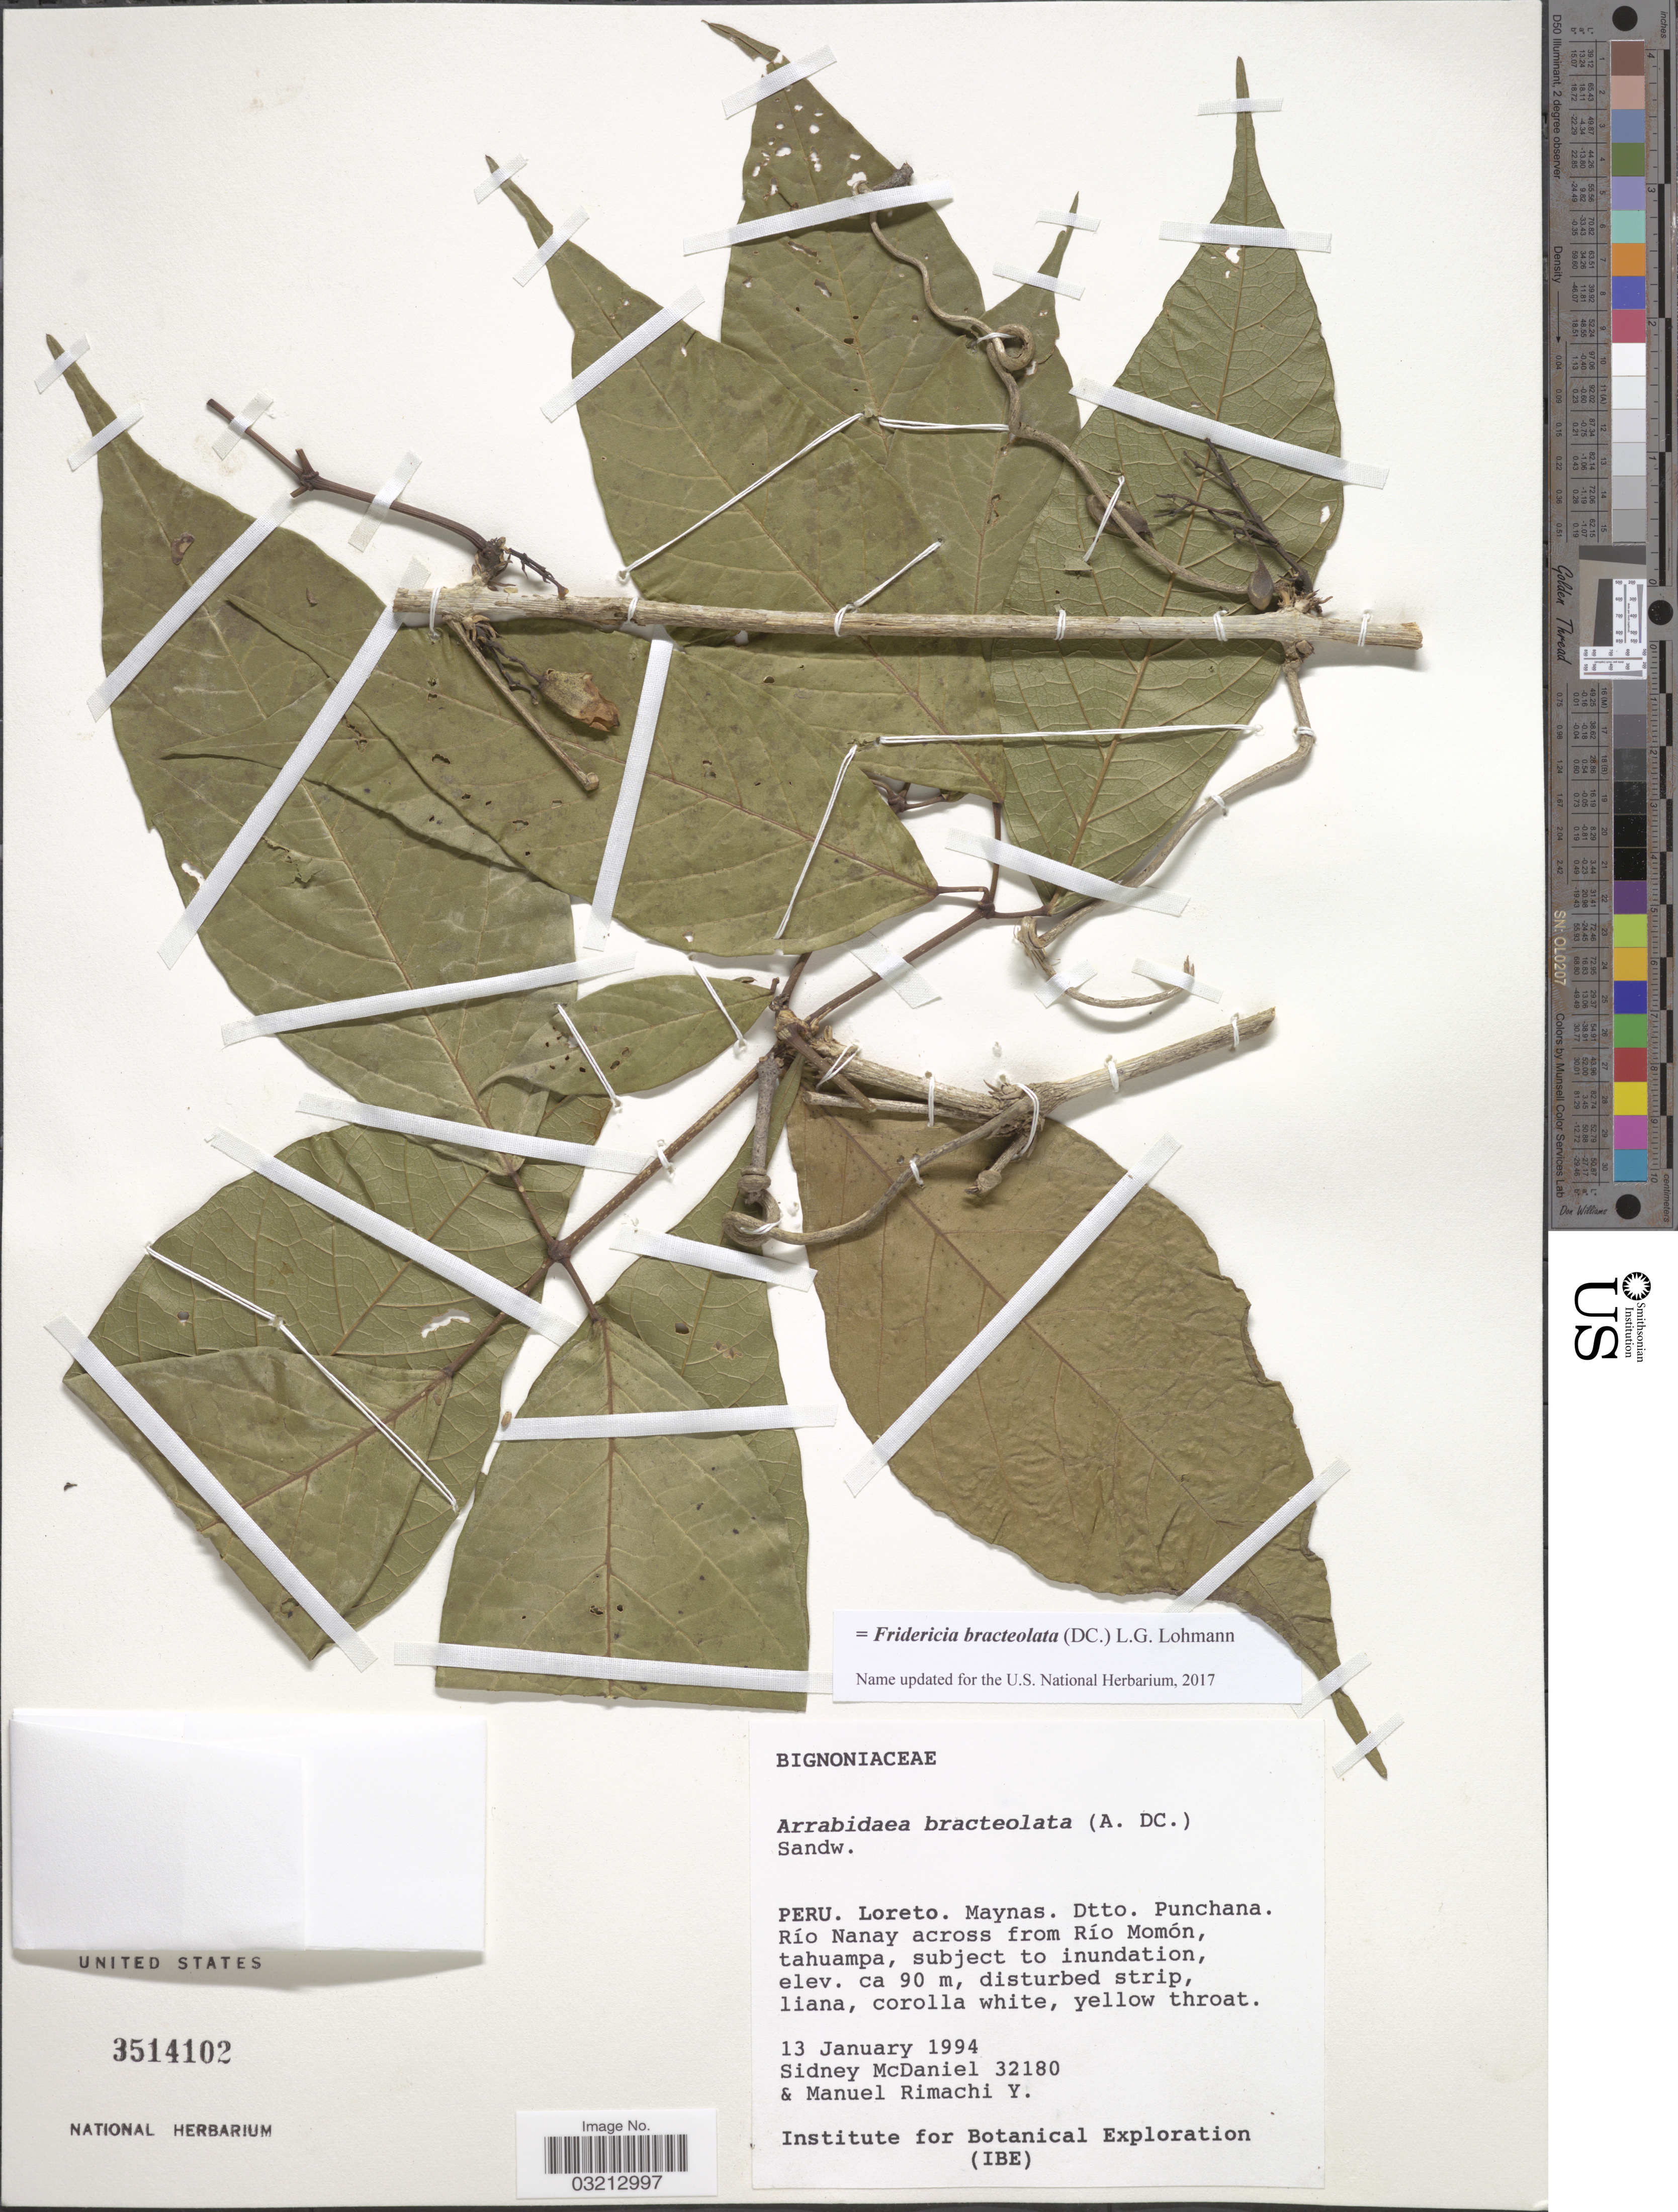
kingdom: Plantae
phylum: Tracheophyta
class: Magnoliopsida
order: Lamiales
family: Bignoniaceae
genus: Fridericia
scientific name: Fridericia bracteolata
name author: (DC.) L.G. Lohmann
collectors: S. McDaniel & M. Rimachi Y.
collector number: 32180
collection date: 1994-01-13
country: Peru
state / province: Loreto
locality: Maynas. Dtto. Punchana. Río Nanay across from Río Momón, tahuampa.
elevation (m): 90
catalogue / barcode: US 3514102